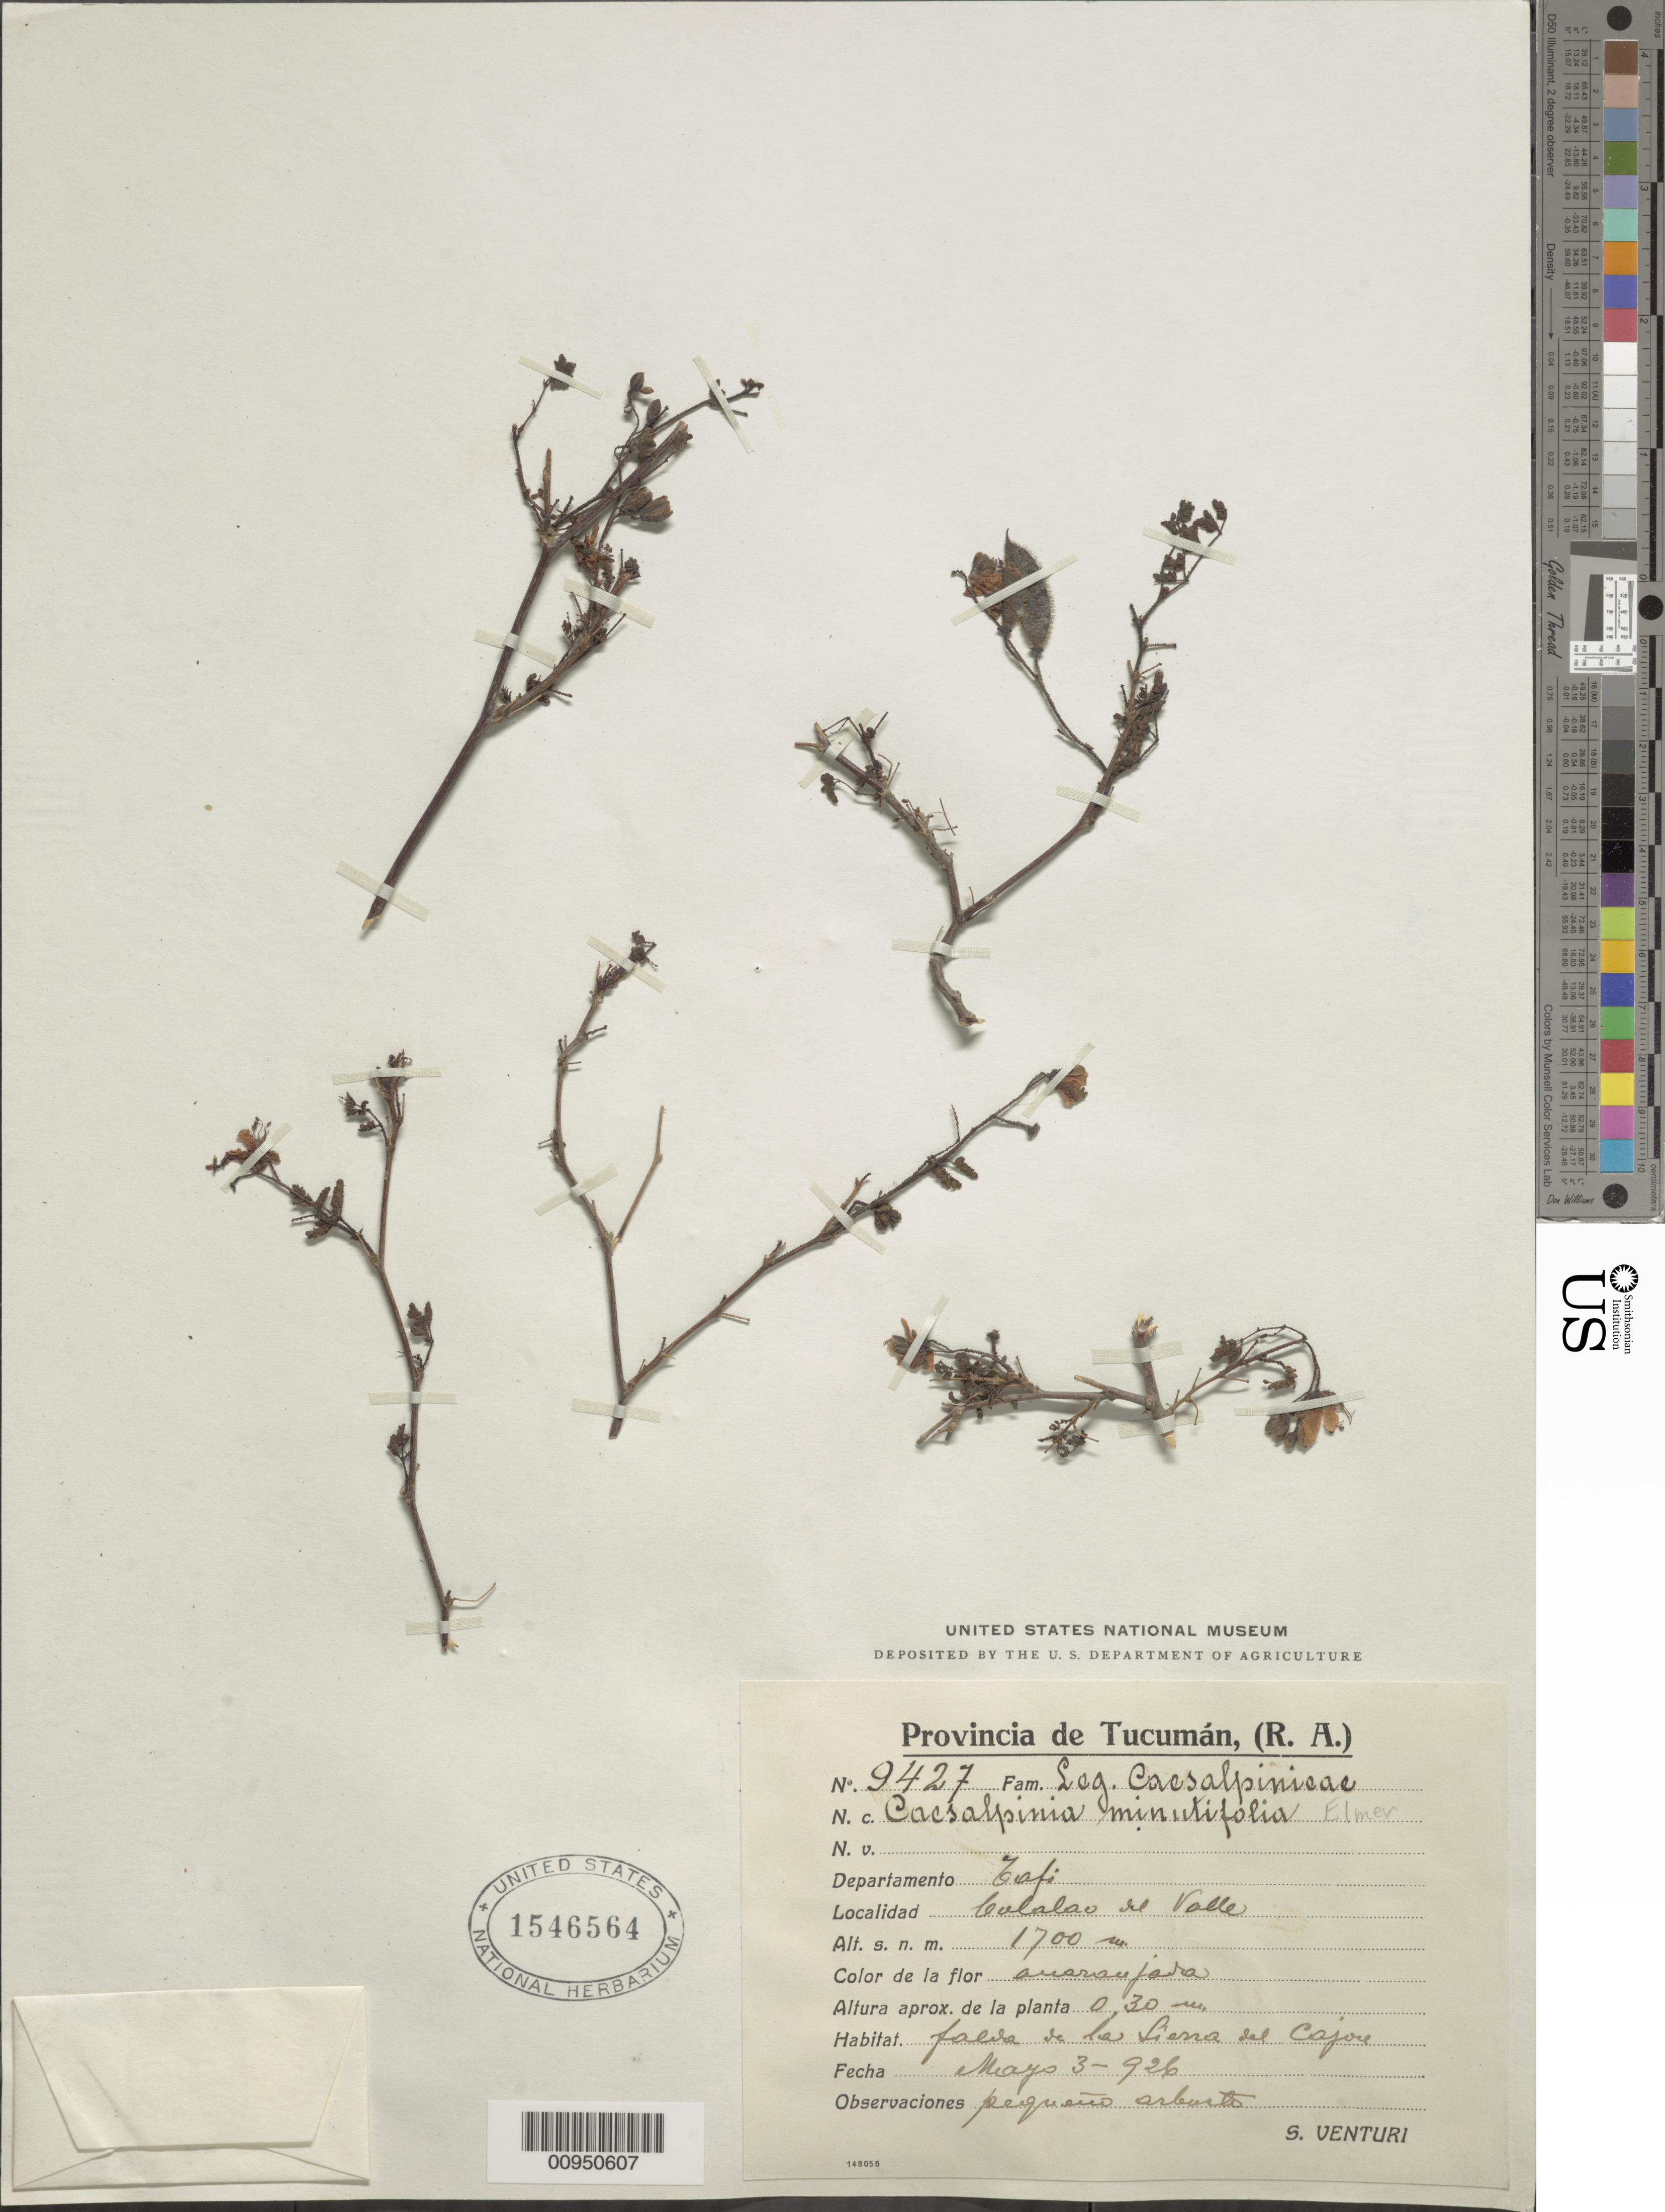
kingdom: Plantae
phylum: Tracheophyta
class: Magnoliopsida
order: Fabales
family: Fabaceae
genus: Arquita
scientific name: Arquita mimosifolia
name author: (Griseb.) Gagnon et al.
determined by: Strong, Mark T., (BOT), Smithsonian Institution - National Museum of Natural History (UNITED STATES)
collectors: S. Venturi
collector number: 9427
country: Argentina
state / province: Tucumán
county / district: San Miguel de Tucuman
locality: Colalso del Valle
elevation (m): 1700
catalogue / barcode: US 1546564